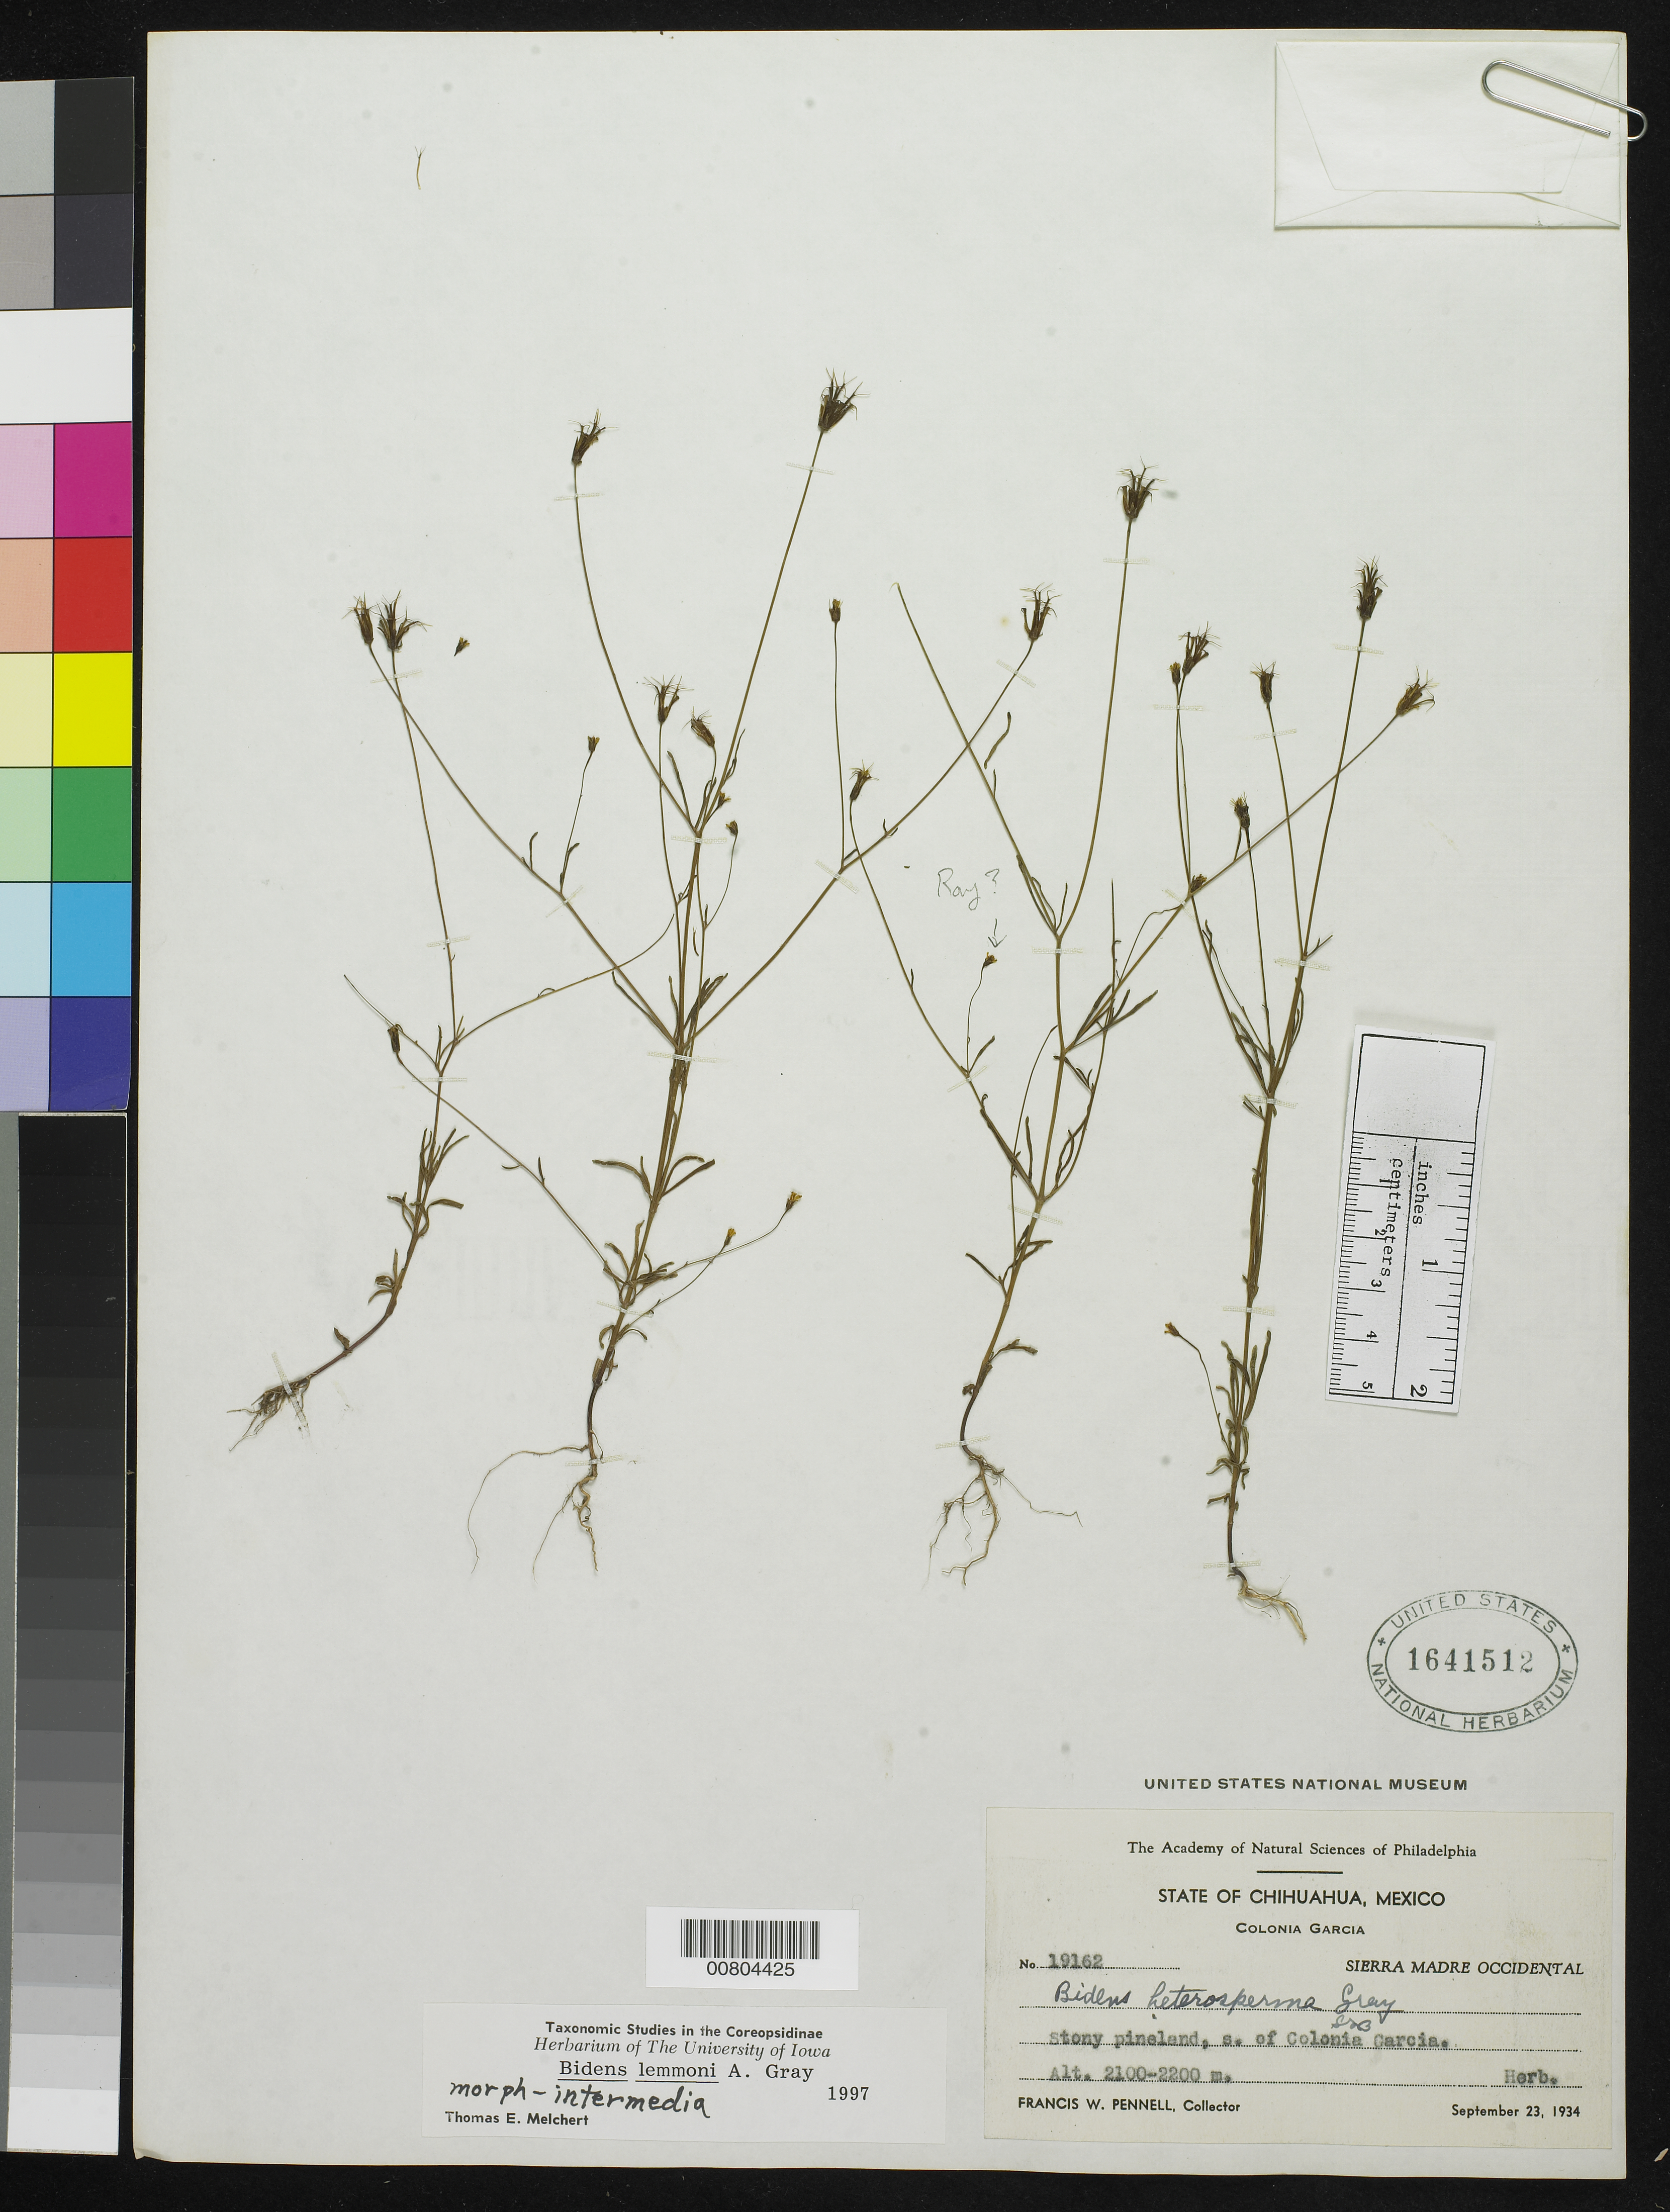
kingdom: Plantae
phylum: Tracheophyta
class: Magnoliopsida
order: Asterales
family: Asteraceae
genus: Bidens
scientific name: Bidens lemmonii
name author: A. Gray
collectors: F. W. Pennell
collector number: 19162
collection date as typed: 23 Sep 1934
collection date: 1934-09-23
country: Mexico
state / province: Chihuahua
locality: South of Colonia García, Sierra Madre Occidental, Chihuahua.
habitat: Stony pineland.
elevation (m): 2200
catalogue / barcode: US 1641512